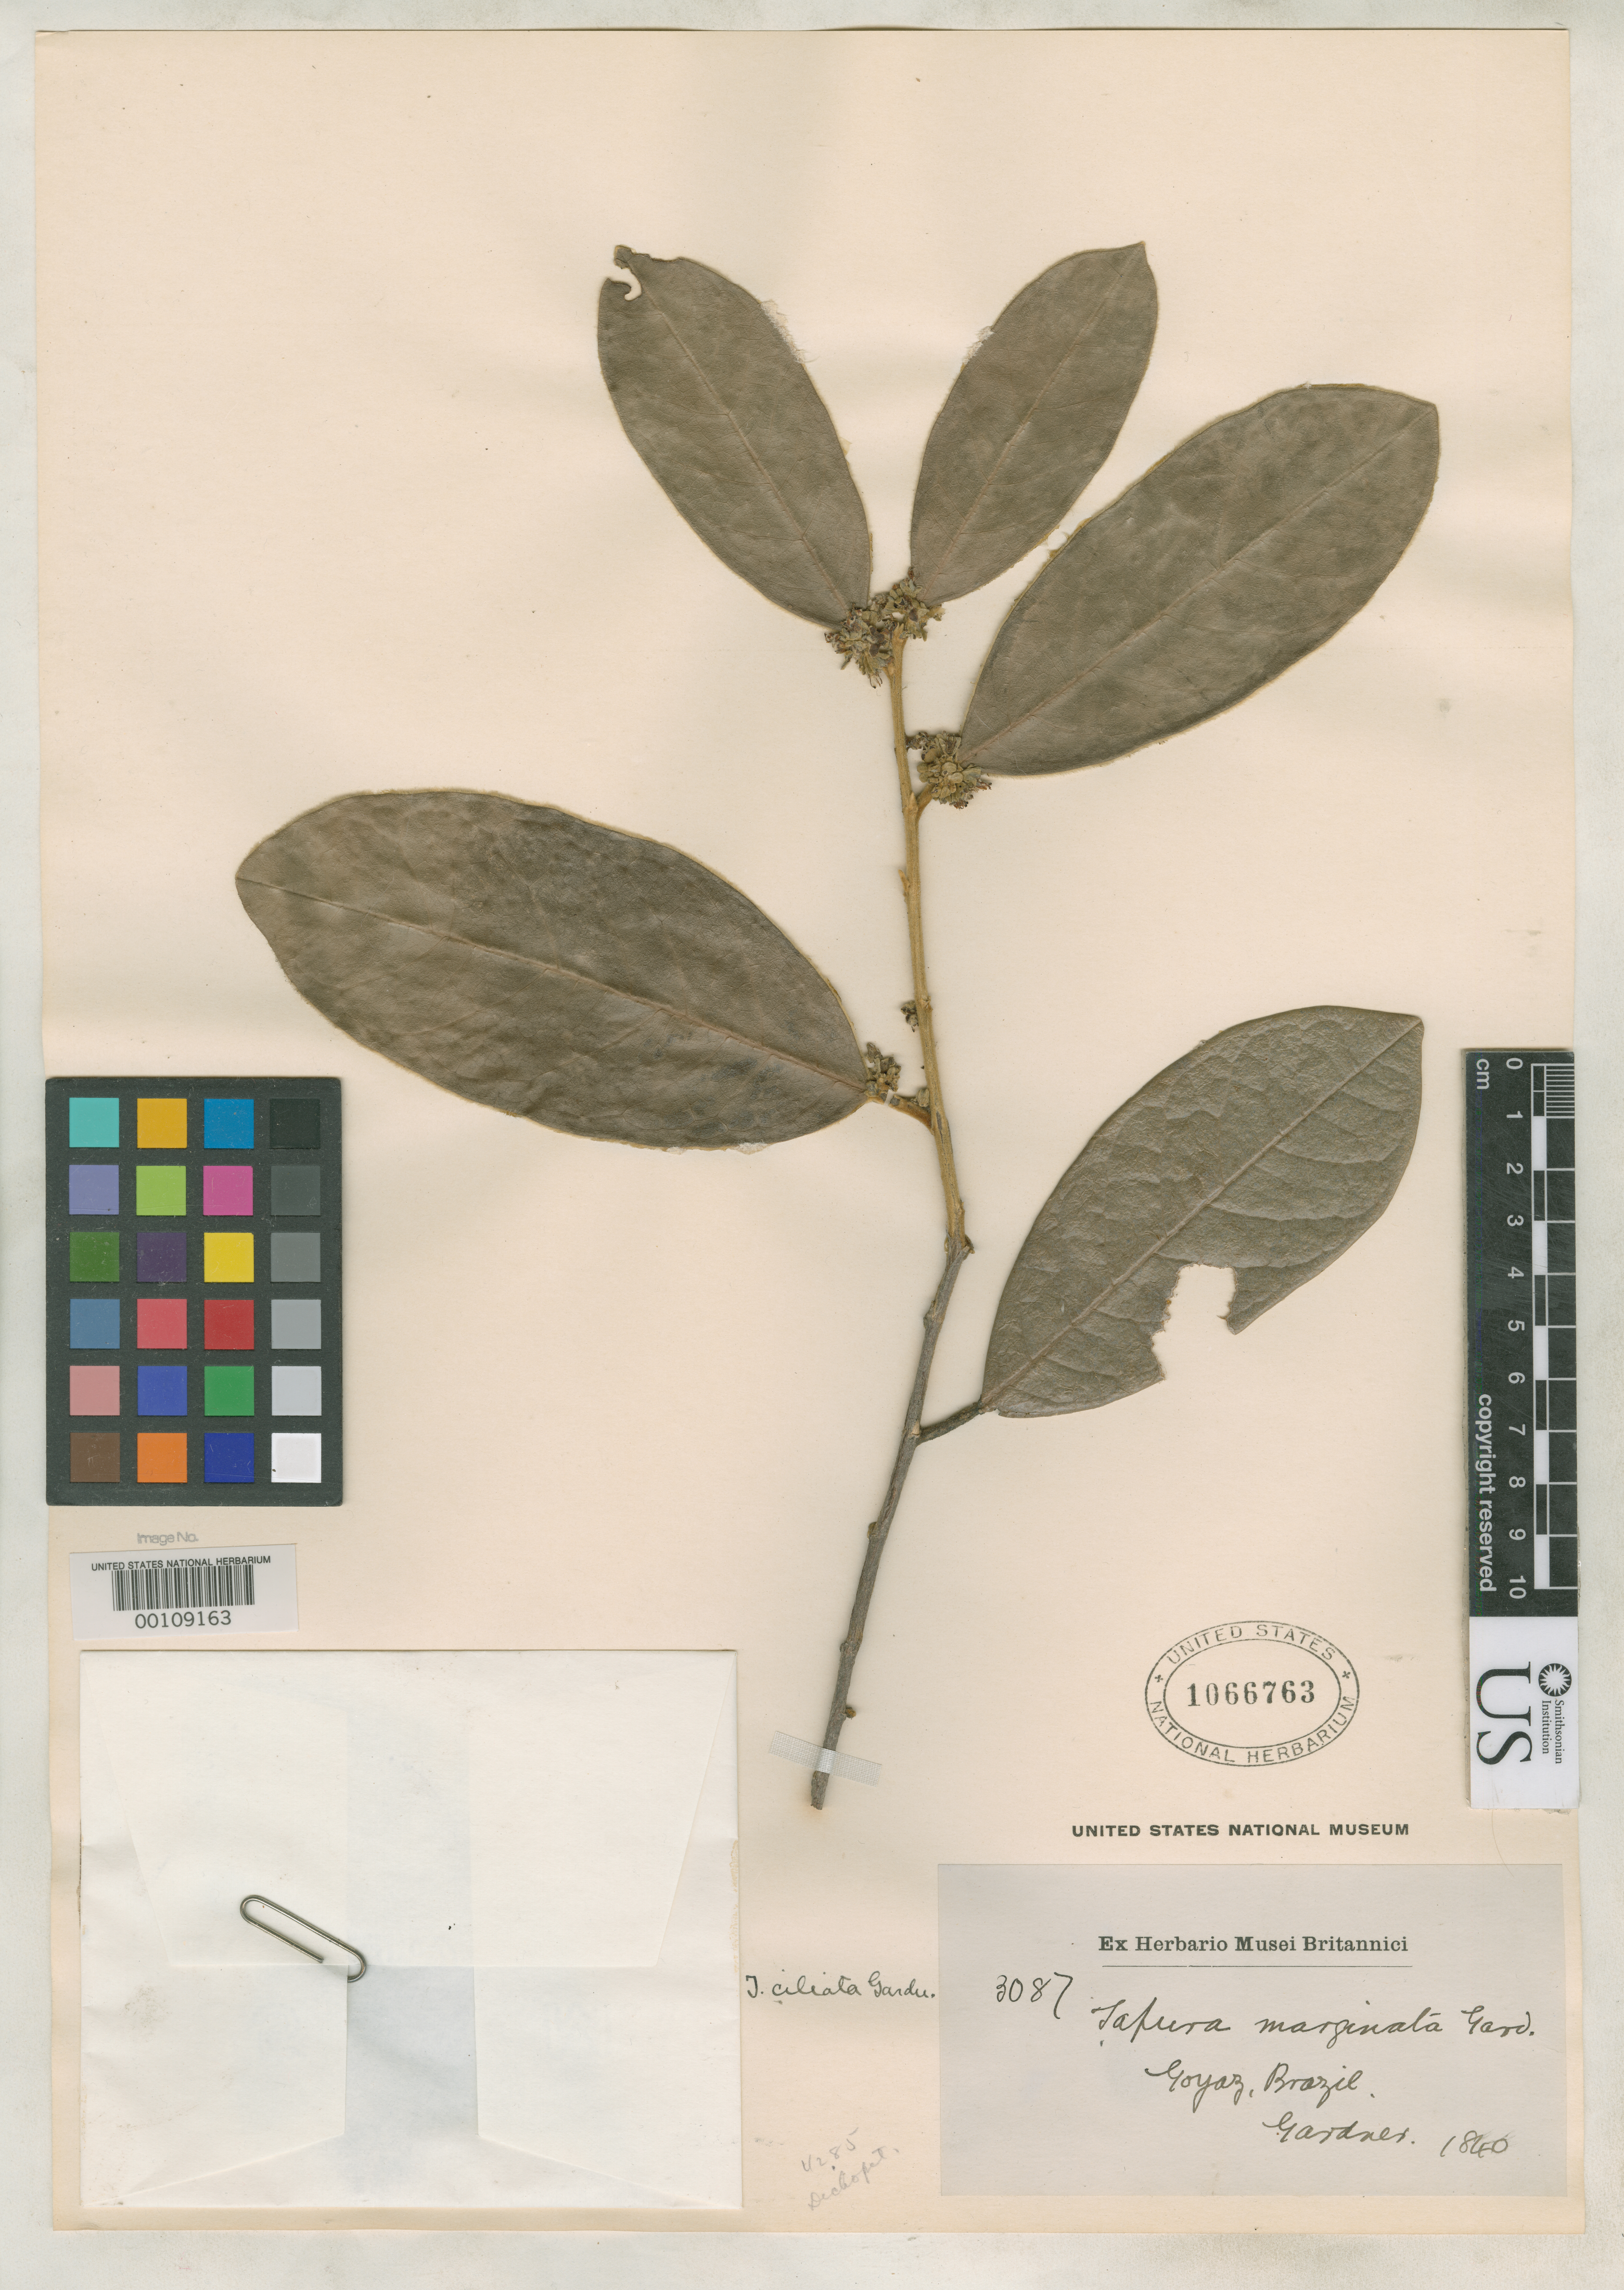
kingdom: Plantae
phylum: Tracheophyta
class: Magnoliopsida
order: Malpighiales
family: Dichapetalaceae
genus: Tapura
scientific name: Tapura ciliata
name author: Gardner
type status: Isotype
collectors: G. Gardner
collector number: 3087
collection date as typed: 1840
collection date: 1840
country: Brazil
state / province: Goiás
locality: Inter Porto Imperial et Lunie, ad flum Tocantins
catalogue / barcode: US 1066763